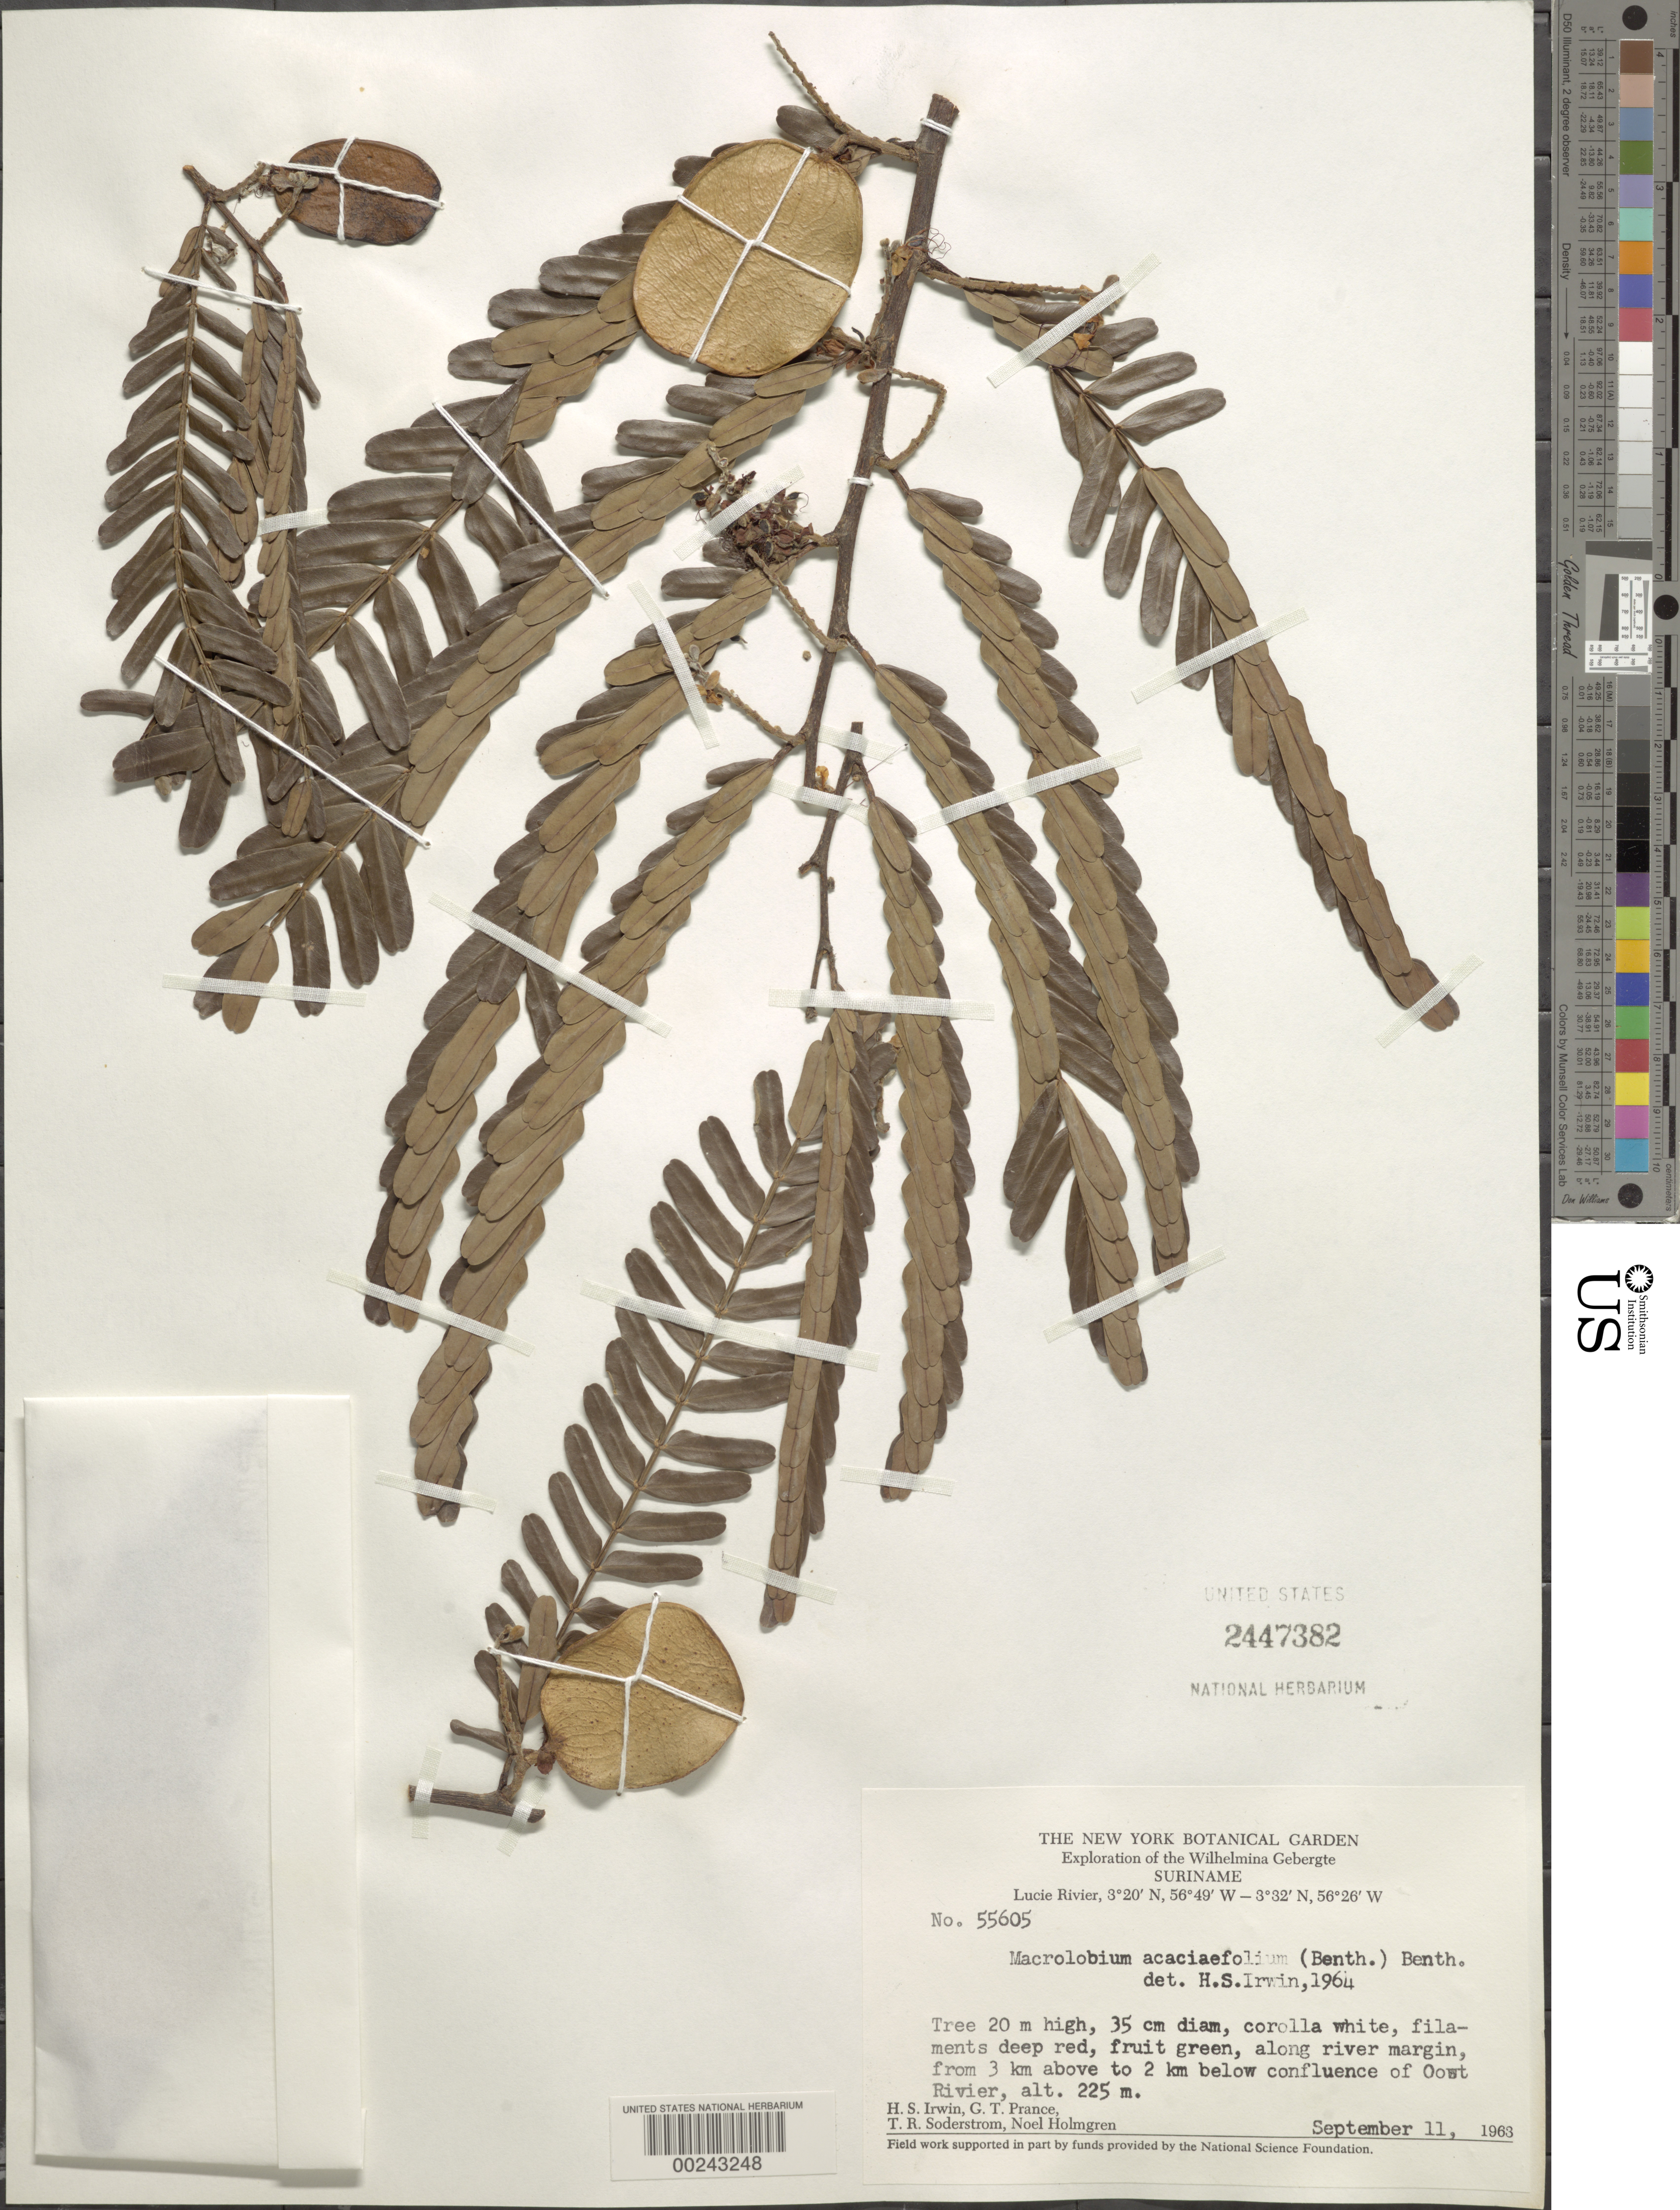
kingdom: Plantae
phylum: Tracheophyta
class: Magnoliopsida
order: Fabales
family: Fabaceae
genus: Macrolobium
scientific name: Macrolobium acaciifolium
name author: (Benth.) Benth.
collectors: H. Irwin, G. T. Prance, T. R. Soderstrom & N. H. Holmgren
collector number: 55605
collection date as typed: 11 Sep 1963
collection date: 1963-09-11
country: Suriname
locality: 3 km above to 2 km below confluence of oost river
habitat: Along river margin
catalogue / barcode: US 2447382